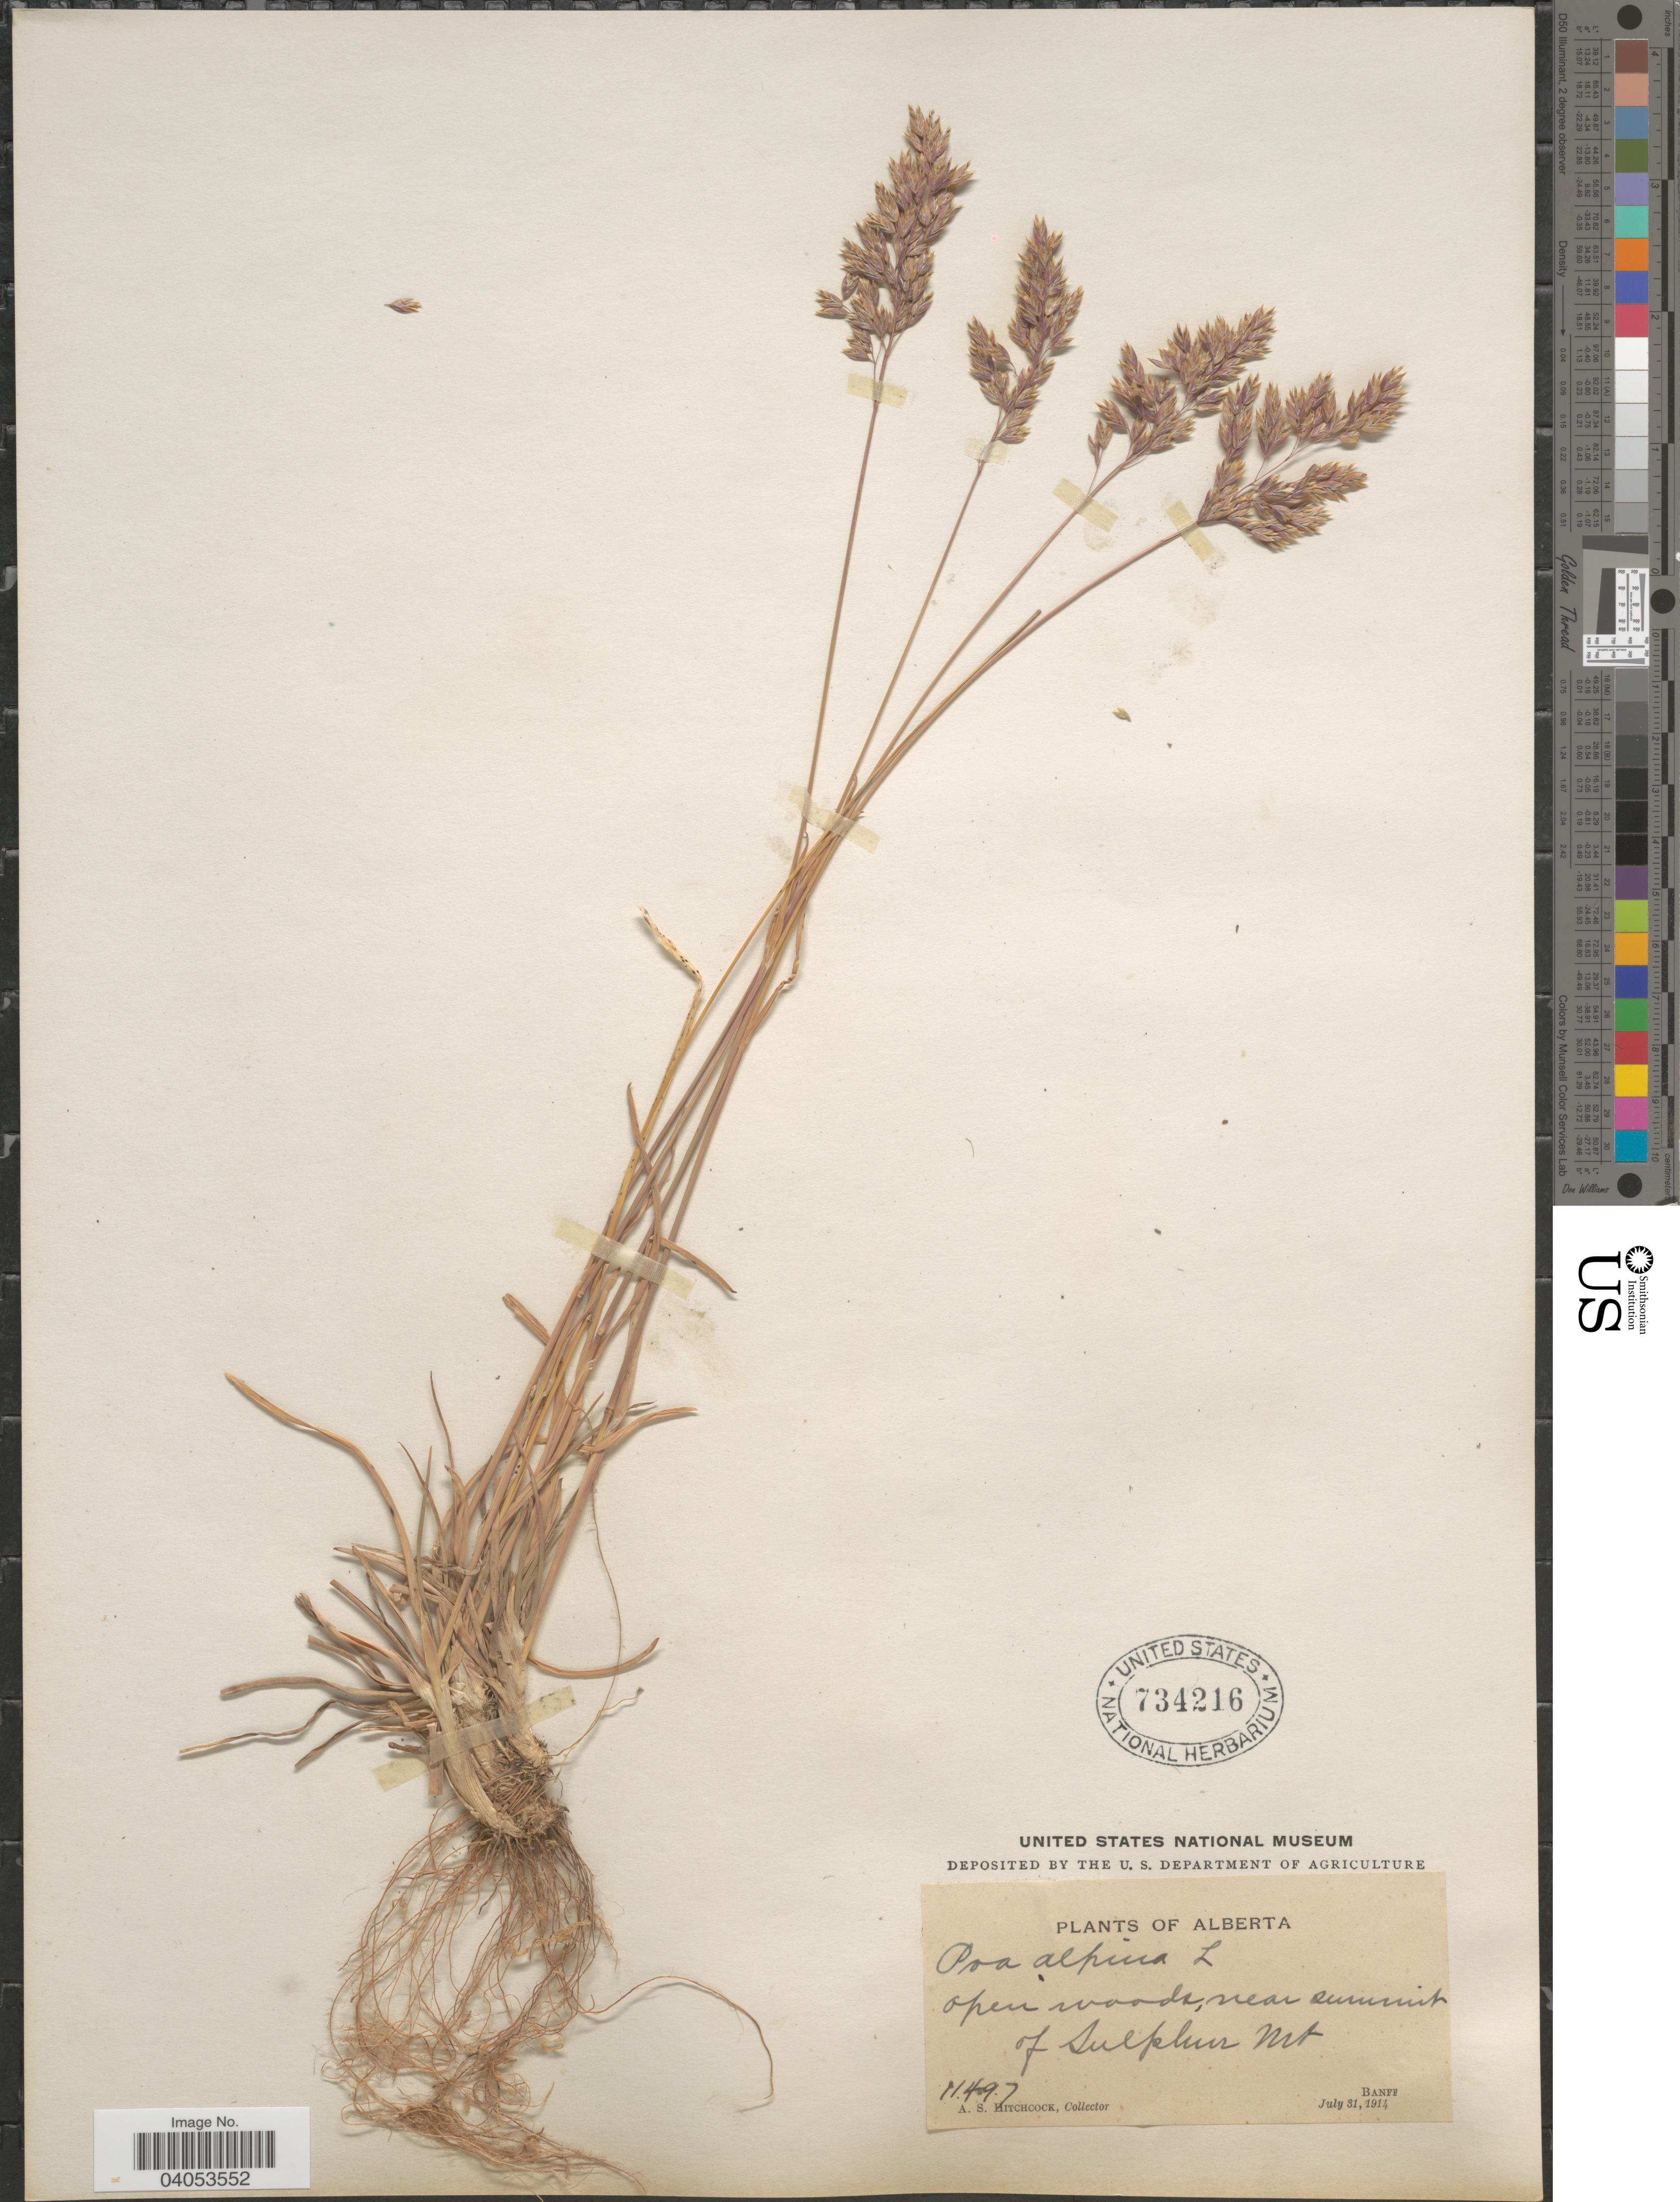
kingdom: Plantae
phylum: Tracheophyta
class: Liliopsida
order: Poales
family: Poaceae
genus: Poa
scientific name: Poa alpina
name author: L.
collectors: A. S. Hitchcock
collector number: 11497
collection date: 1914-07-31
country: Canada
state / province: Alberta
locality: Near summit of Sulphur Mt. Banff.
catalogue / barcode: US 734216